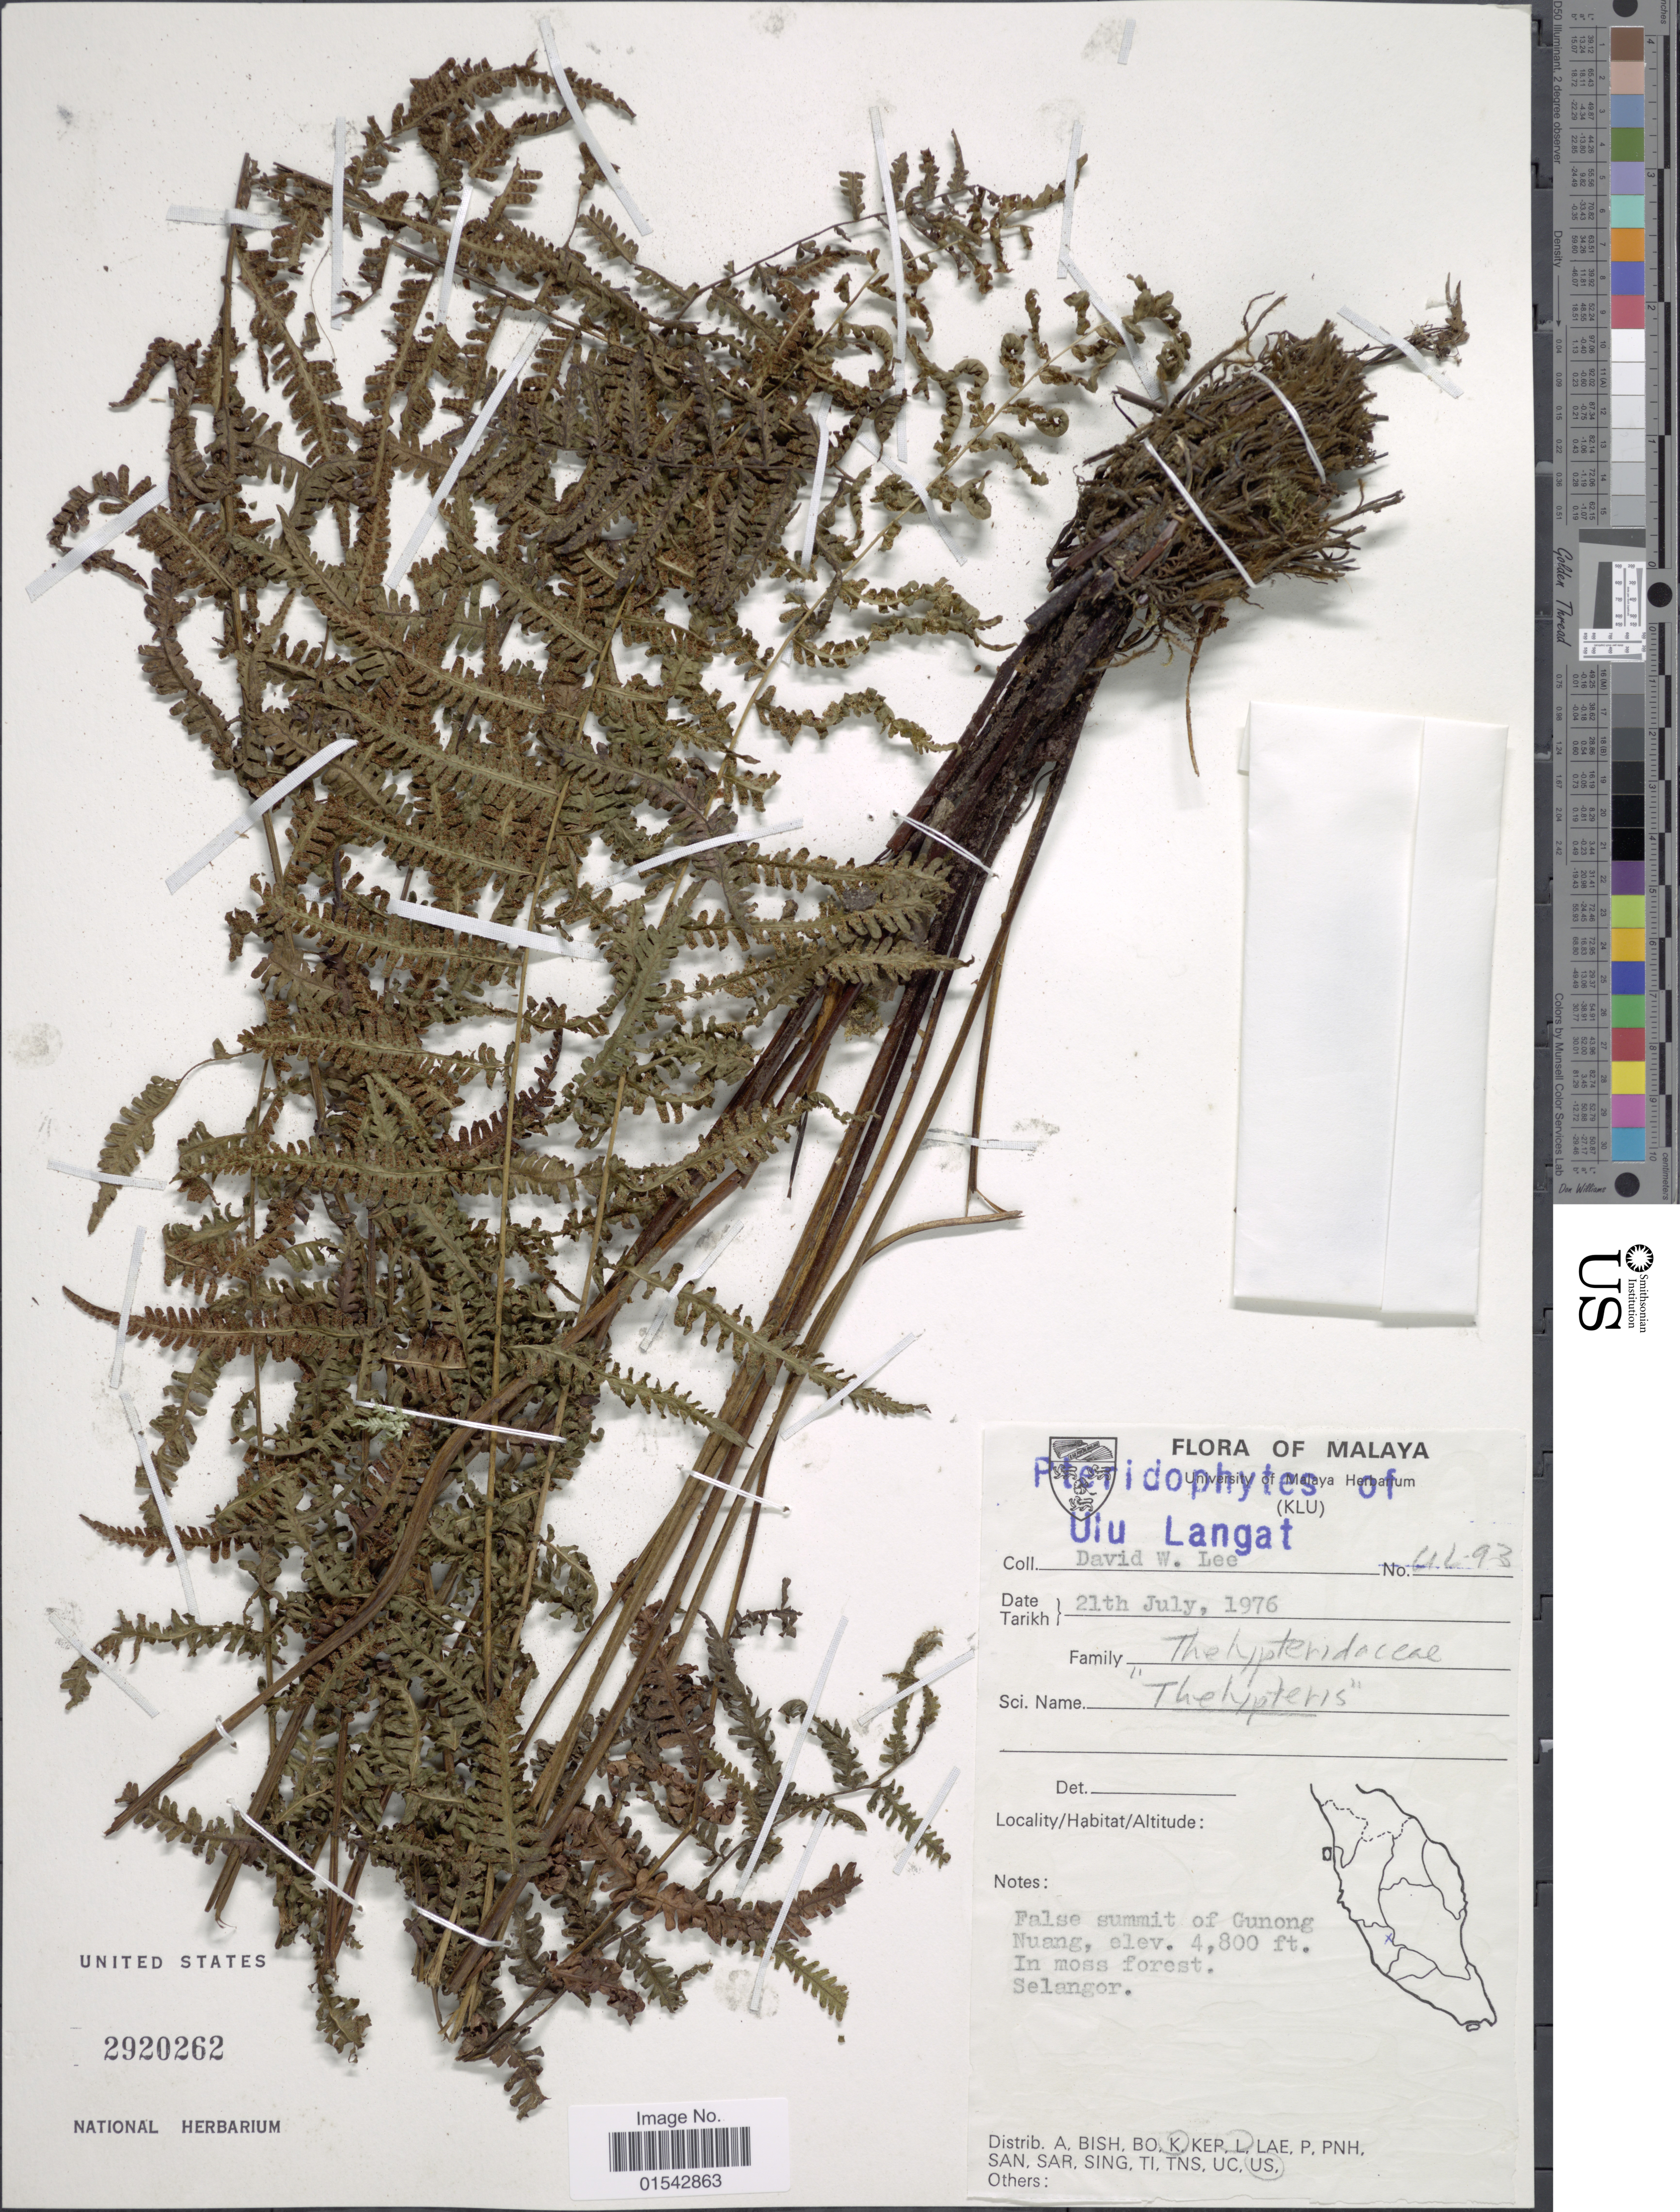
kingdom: Plantae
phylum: Tracheophyta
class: Polypodiopsida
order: Polypodiales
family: Thelypteridaceae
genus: Cyclosorus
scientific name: Cyclosorus sp.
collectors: D. Lee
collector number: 4693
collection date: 1976-07-21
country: Malaysia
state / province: Selangor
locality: False summit of Gunong Nuang, Selangor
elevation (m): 1463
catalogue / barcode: US 2920262